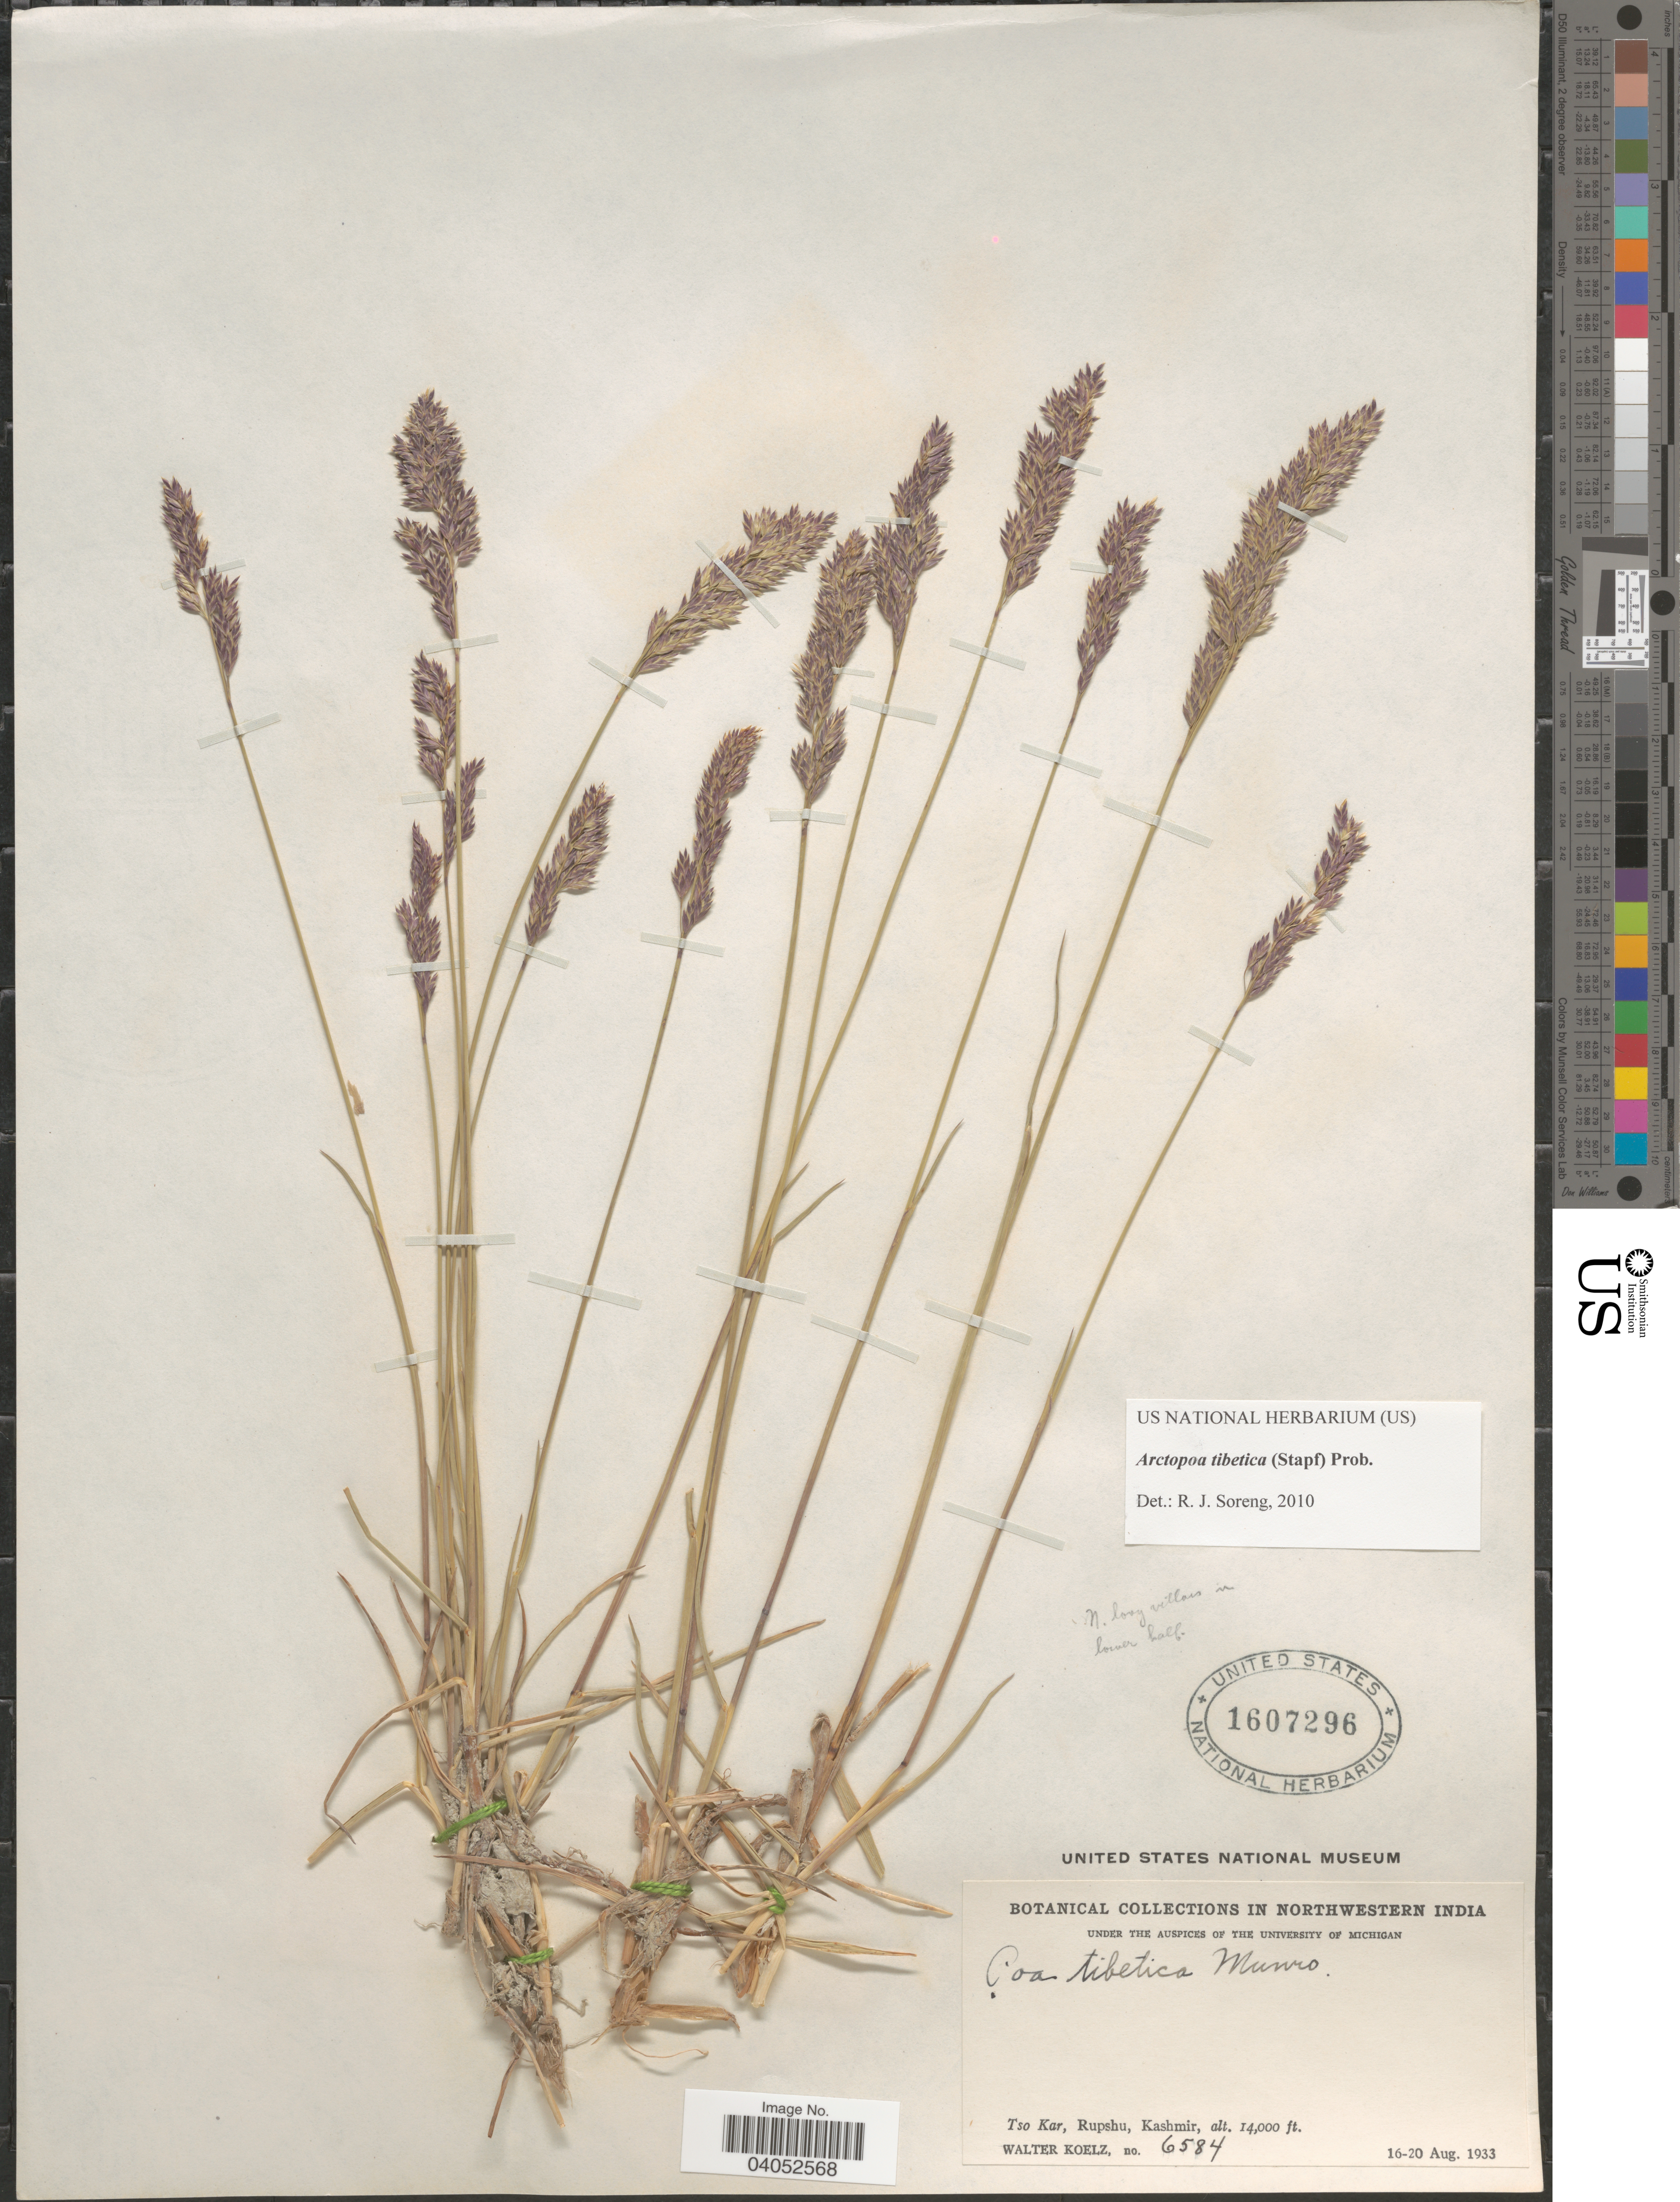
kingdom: Plantae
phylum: Tracheophyta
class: Liliopsida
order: Poales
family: Poaceae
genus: Arctopoa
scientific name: Arctopoa tibetica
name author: (Munro ex Stapf) Prob.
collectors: W. N. Koelz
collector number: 6584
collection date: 1933-08-16/1933-08-20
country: India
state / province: Jammu and Kashmir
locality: Northwestern India. Tso Kar, Rupshu, Kashmir.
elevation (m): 4267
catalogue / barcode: US 1607296